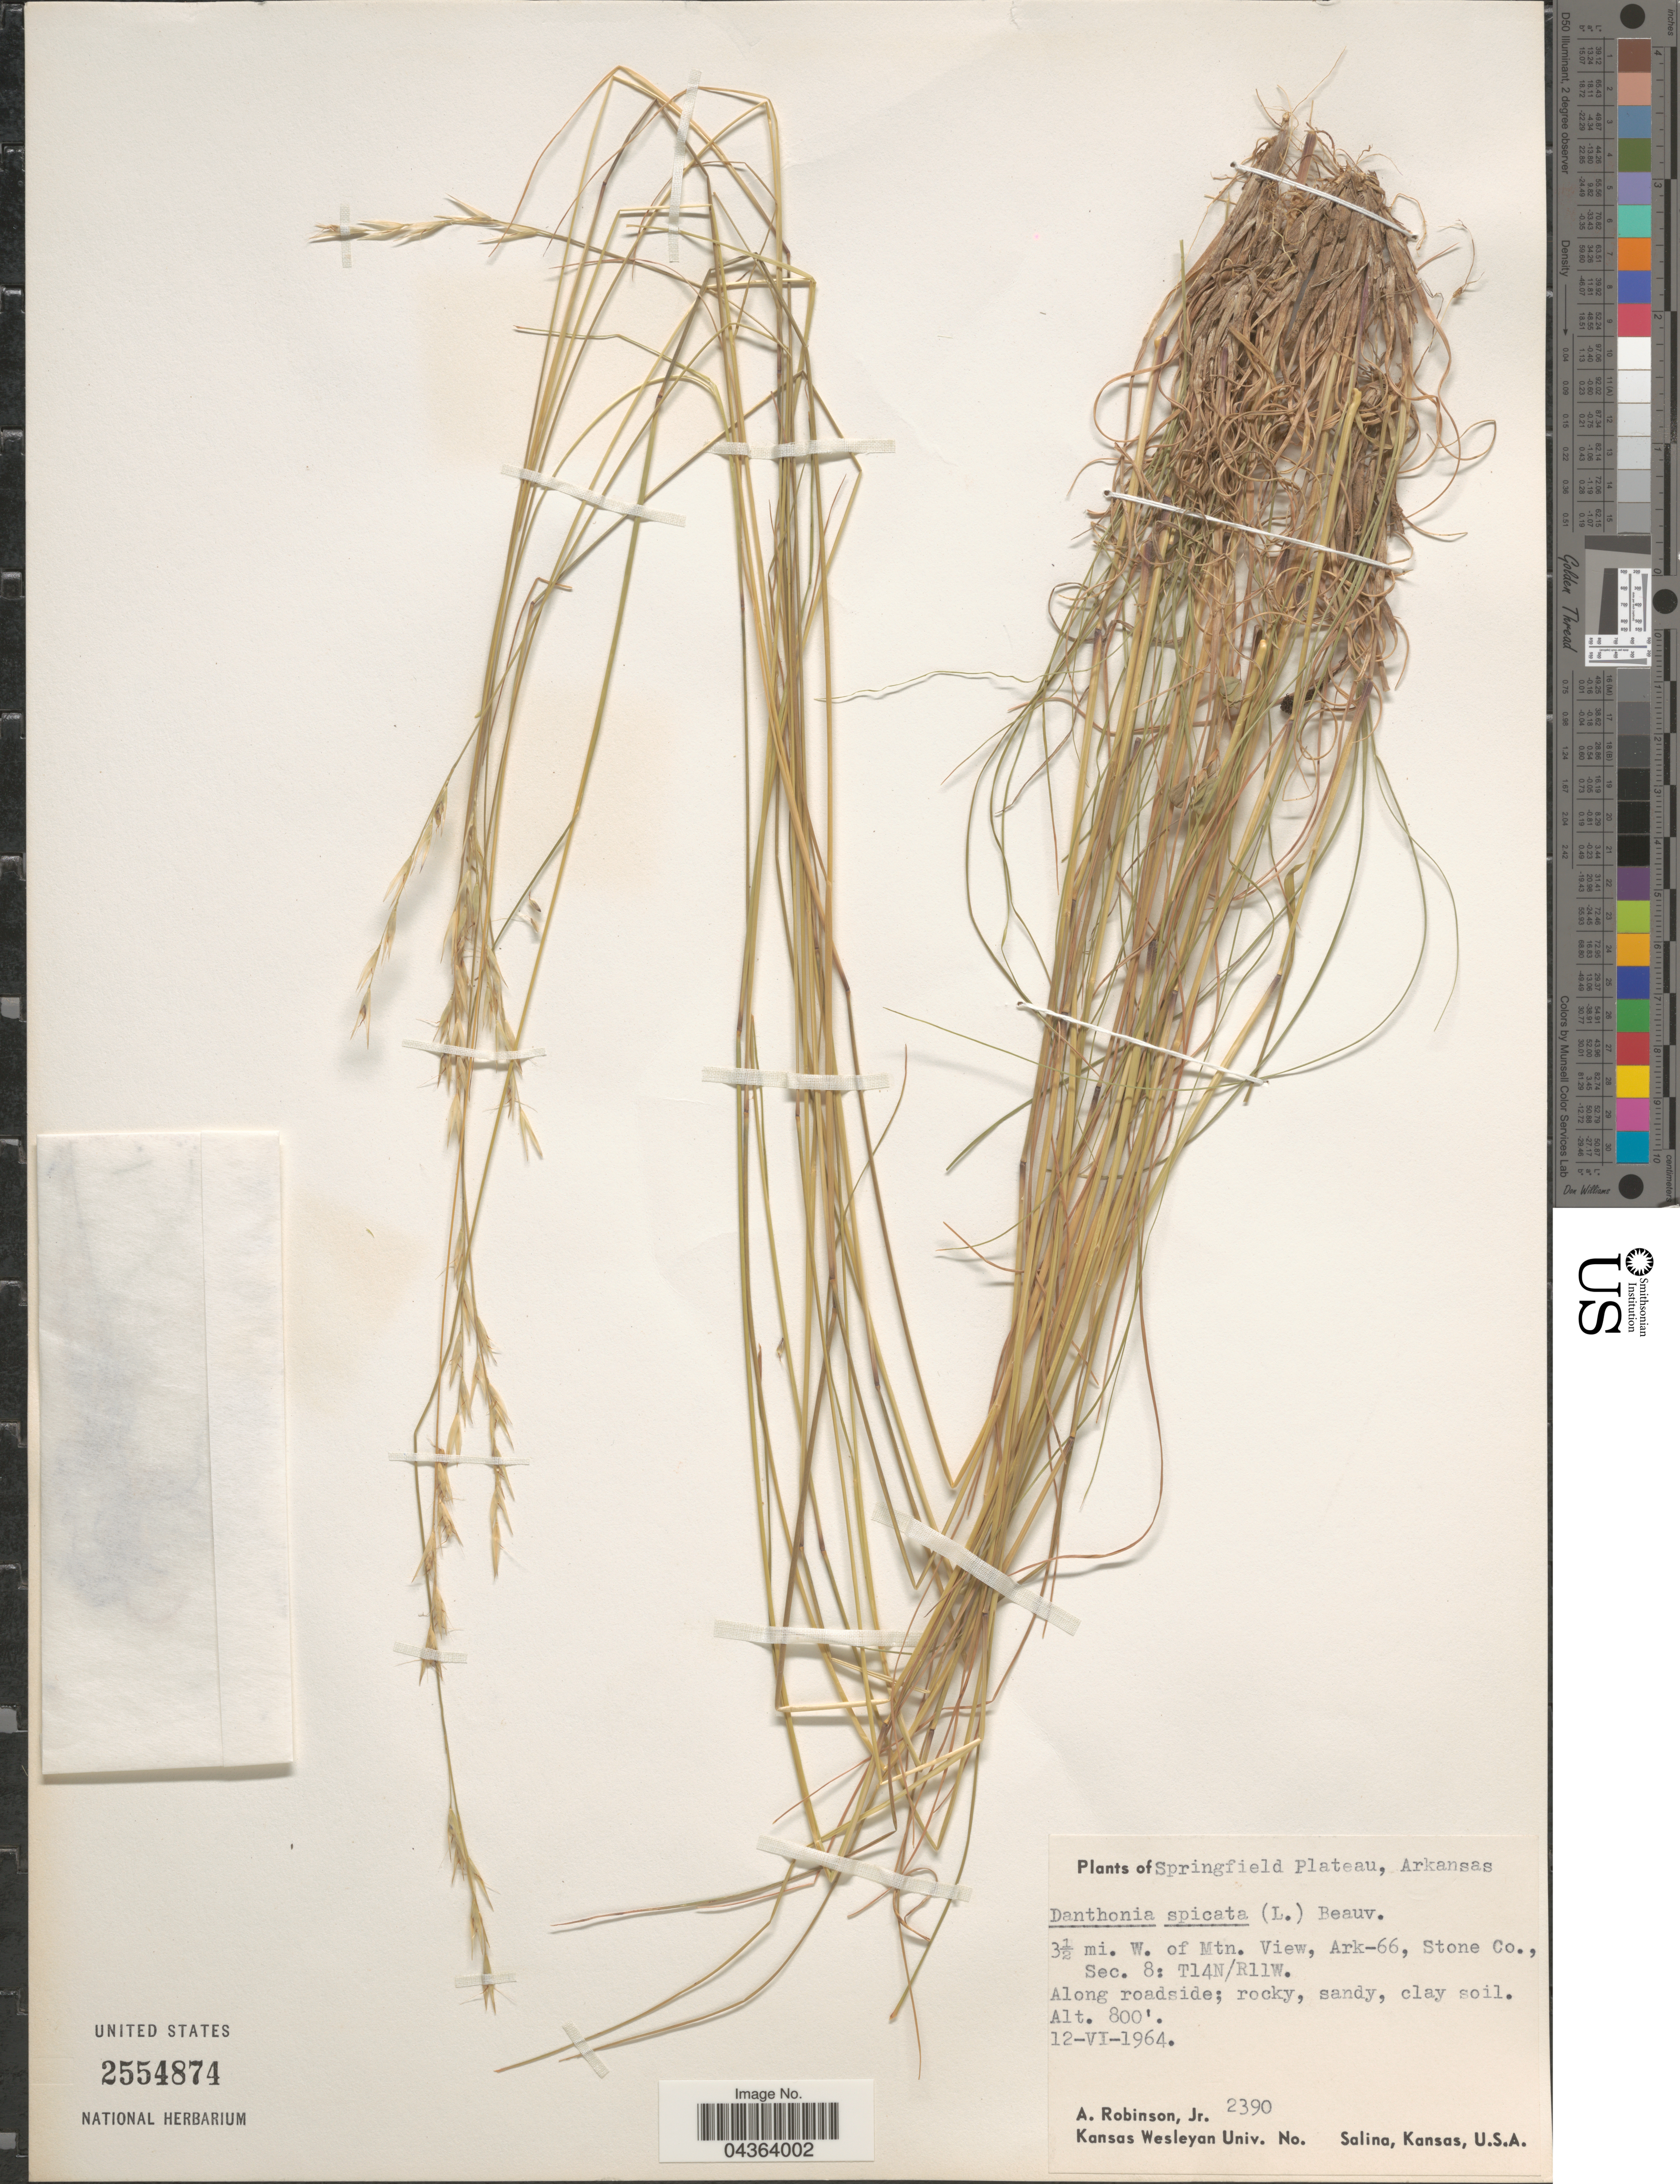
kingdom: Plantae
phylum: Tracheophyta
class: Liliopsida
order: Poales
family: Poaceae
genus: Danthonia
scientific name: Danthonia spicata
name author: (L.) P. Beauv. ex Roem. & Schult.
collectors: A. Robinson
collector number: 2390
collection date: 1964-06-12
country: United States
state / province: Arkansas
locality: Springfield Plateau. 3½ mi. W. of Mtn. View, Ark-66, Stone Co., Sec. 8: T14N/R11W. Along roadside; rocky, sandy, clay soil.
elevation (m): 244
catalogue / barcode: US 2554874